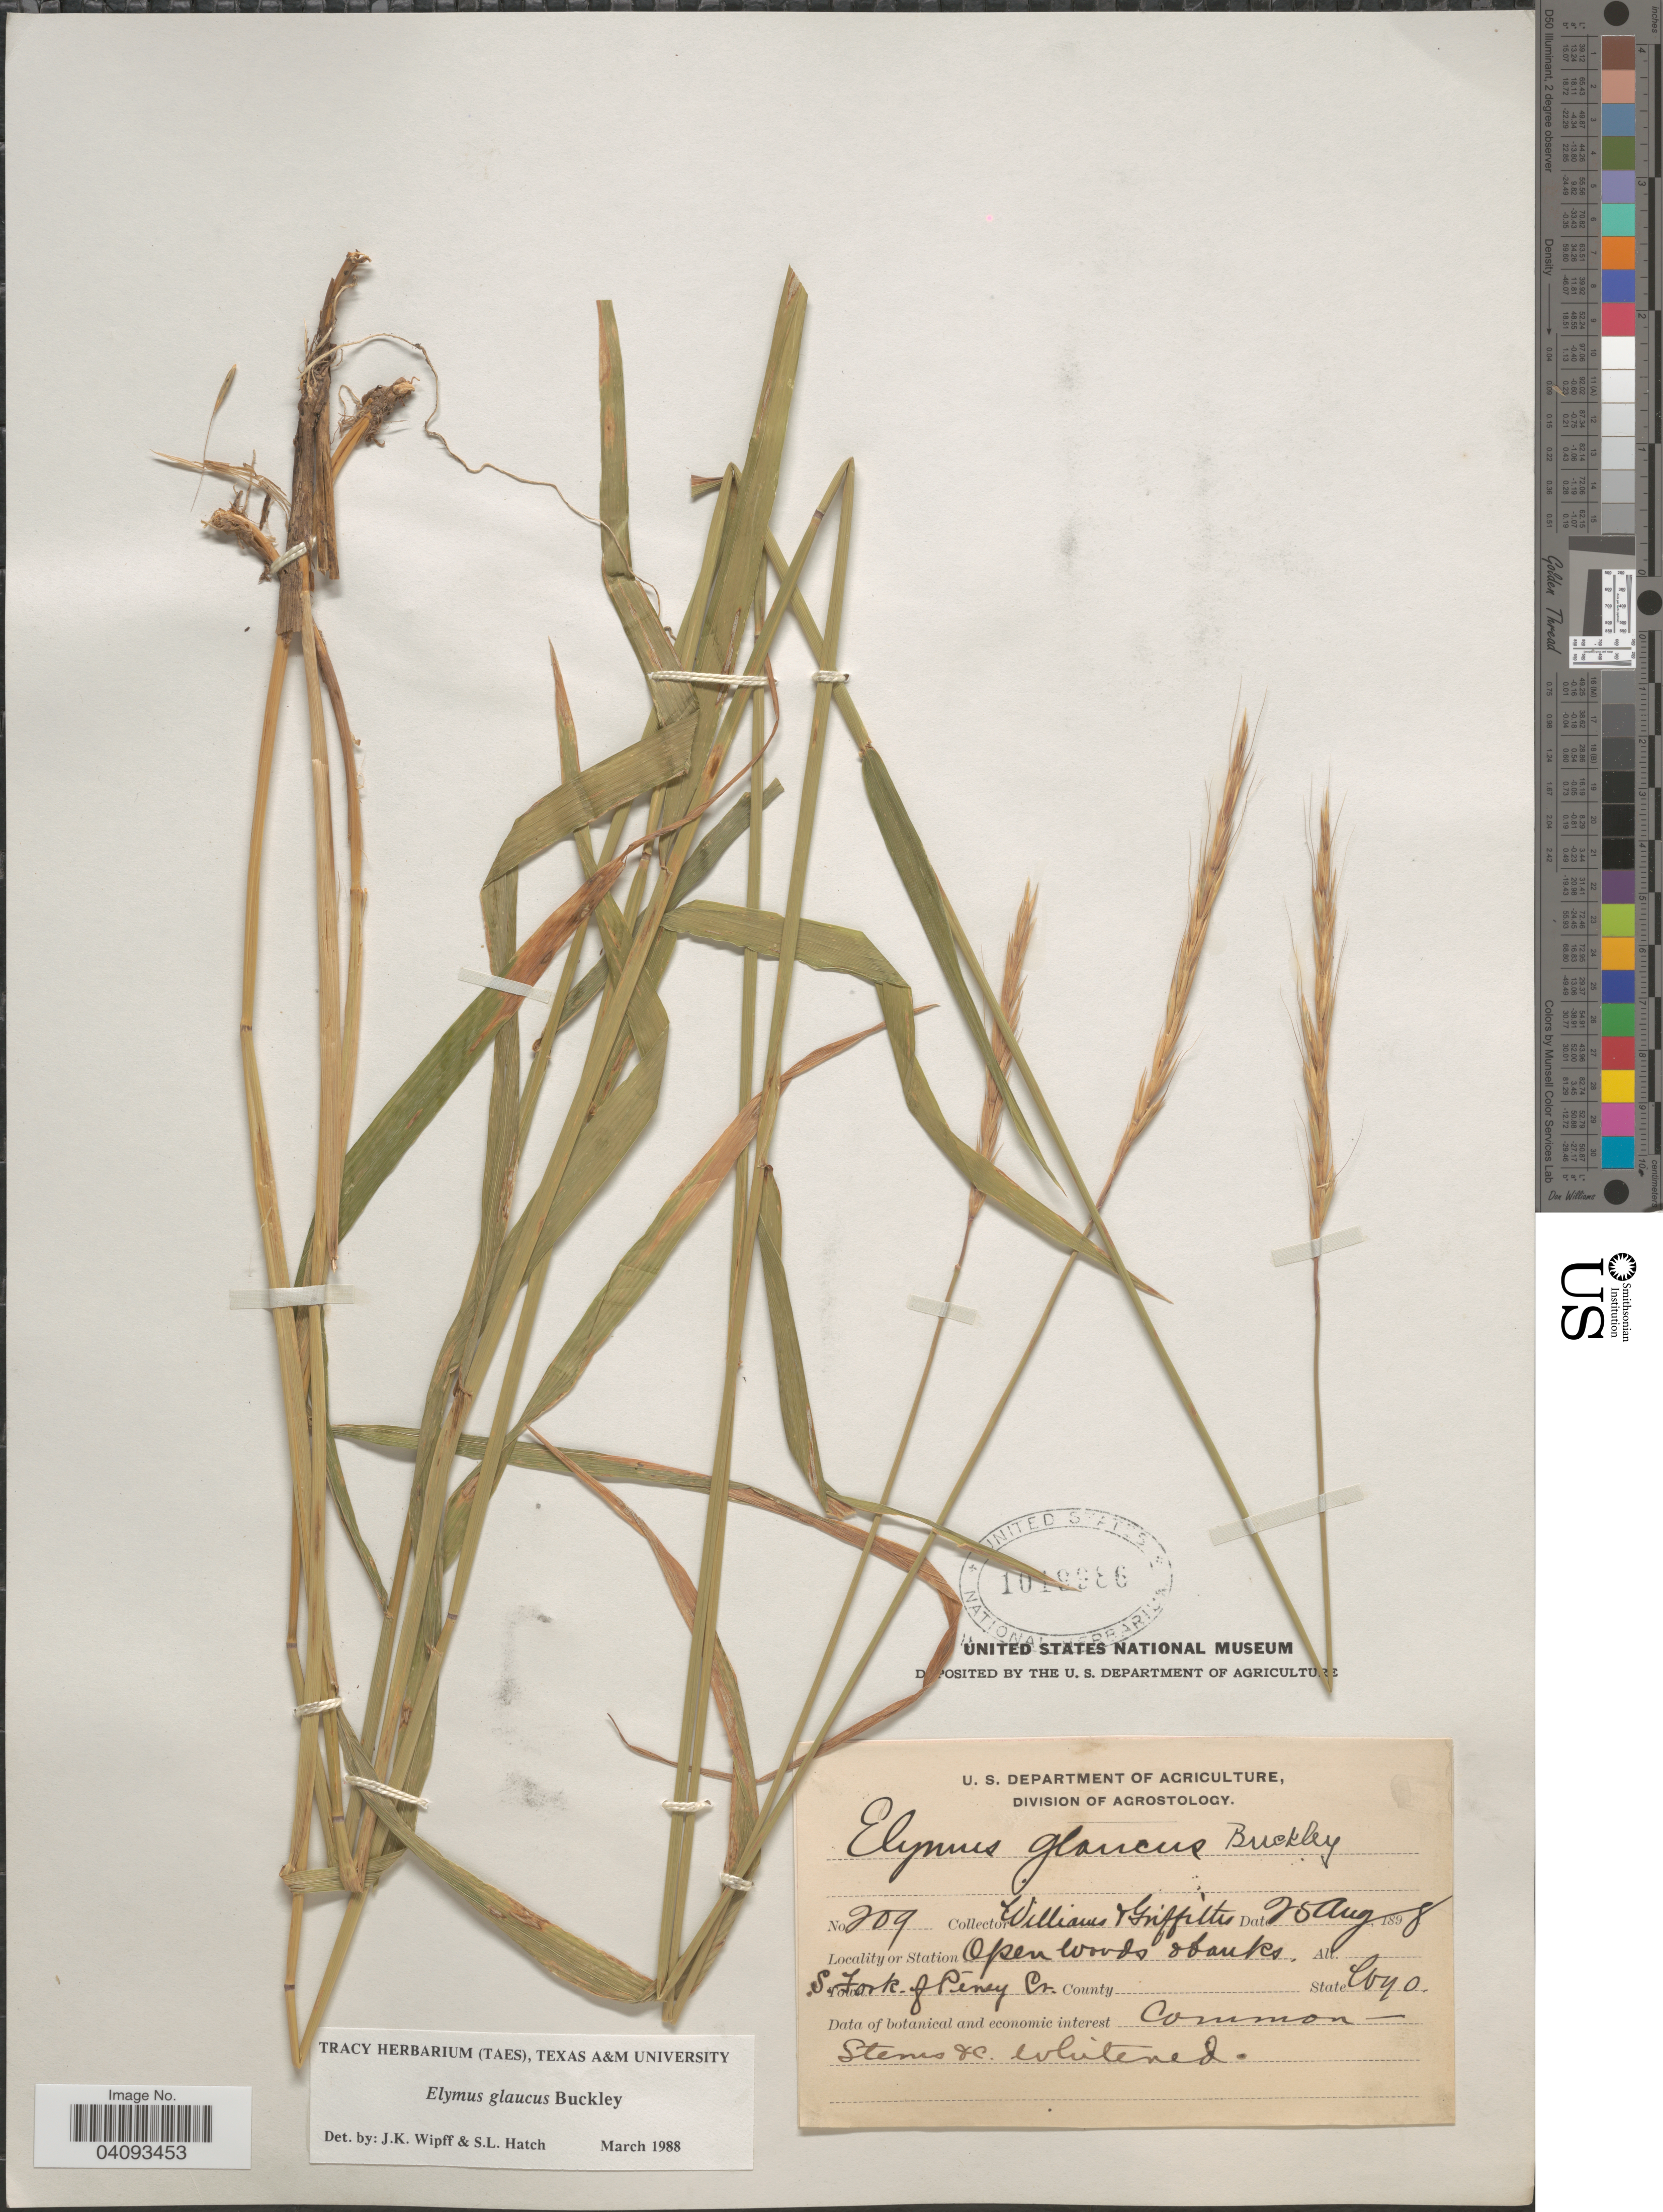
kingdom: Plantae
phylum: Tracheophyta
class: Liliopsida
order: Poales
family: Poaceae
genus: Elymus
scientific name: Elymus glaucus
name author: Buckley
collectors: -- Williams & -- Griffiths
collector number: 209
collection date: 1898-08-25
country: United States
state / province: Wyoming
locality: Open woods & banks. Town S. Fork of Piney Cr.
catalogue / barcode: US 1019986